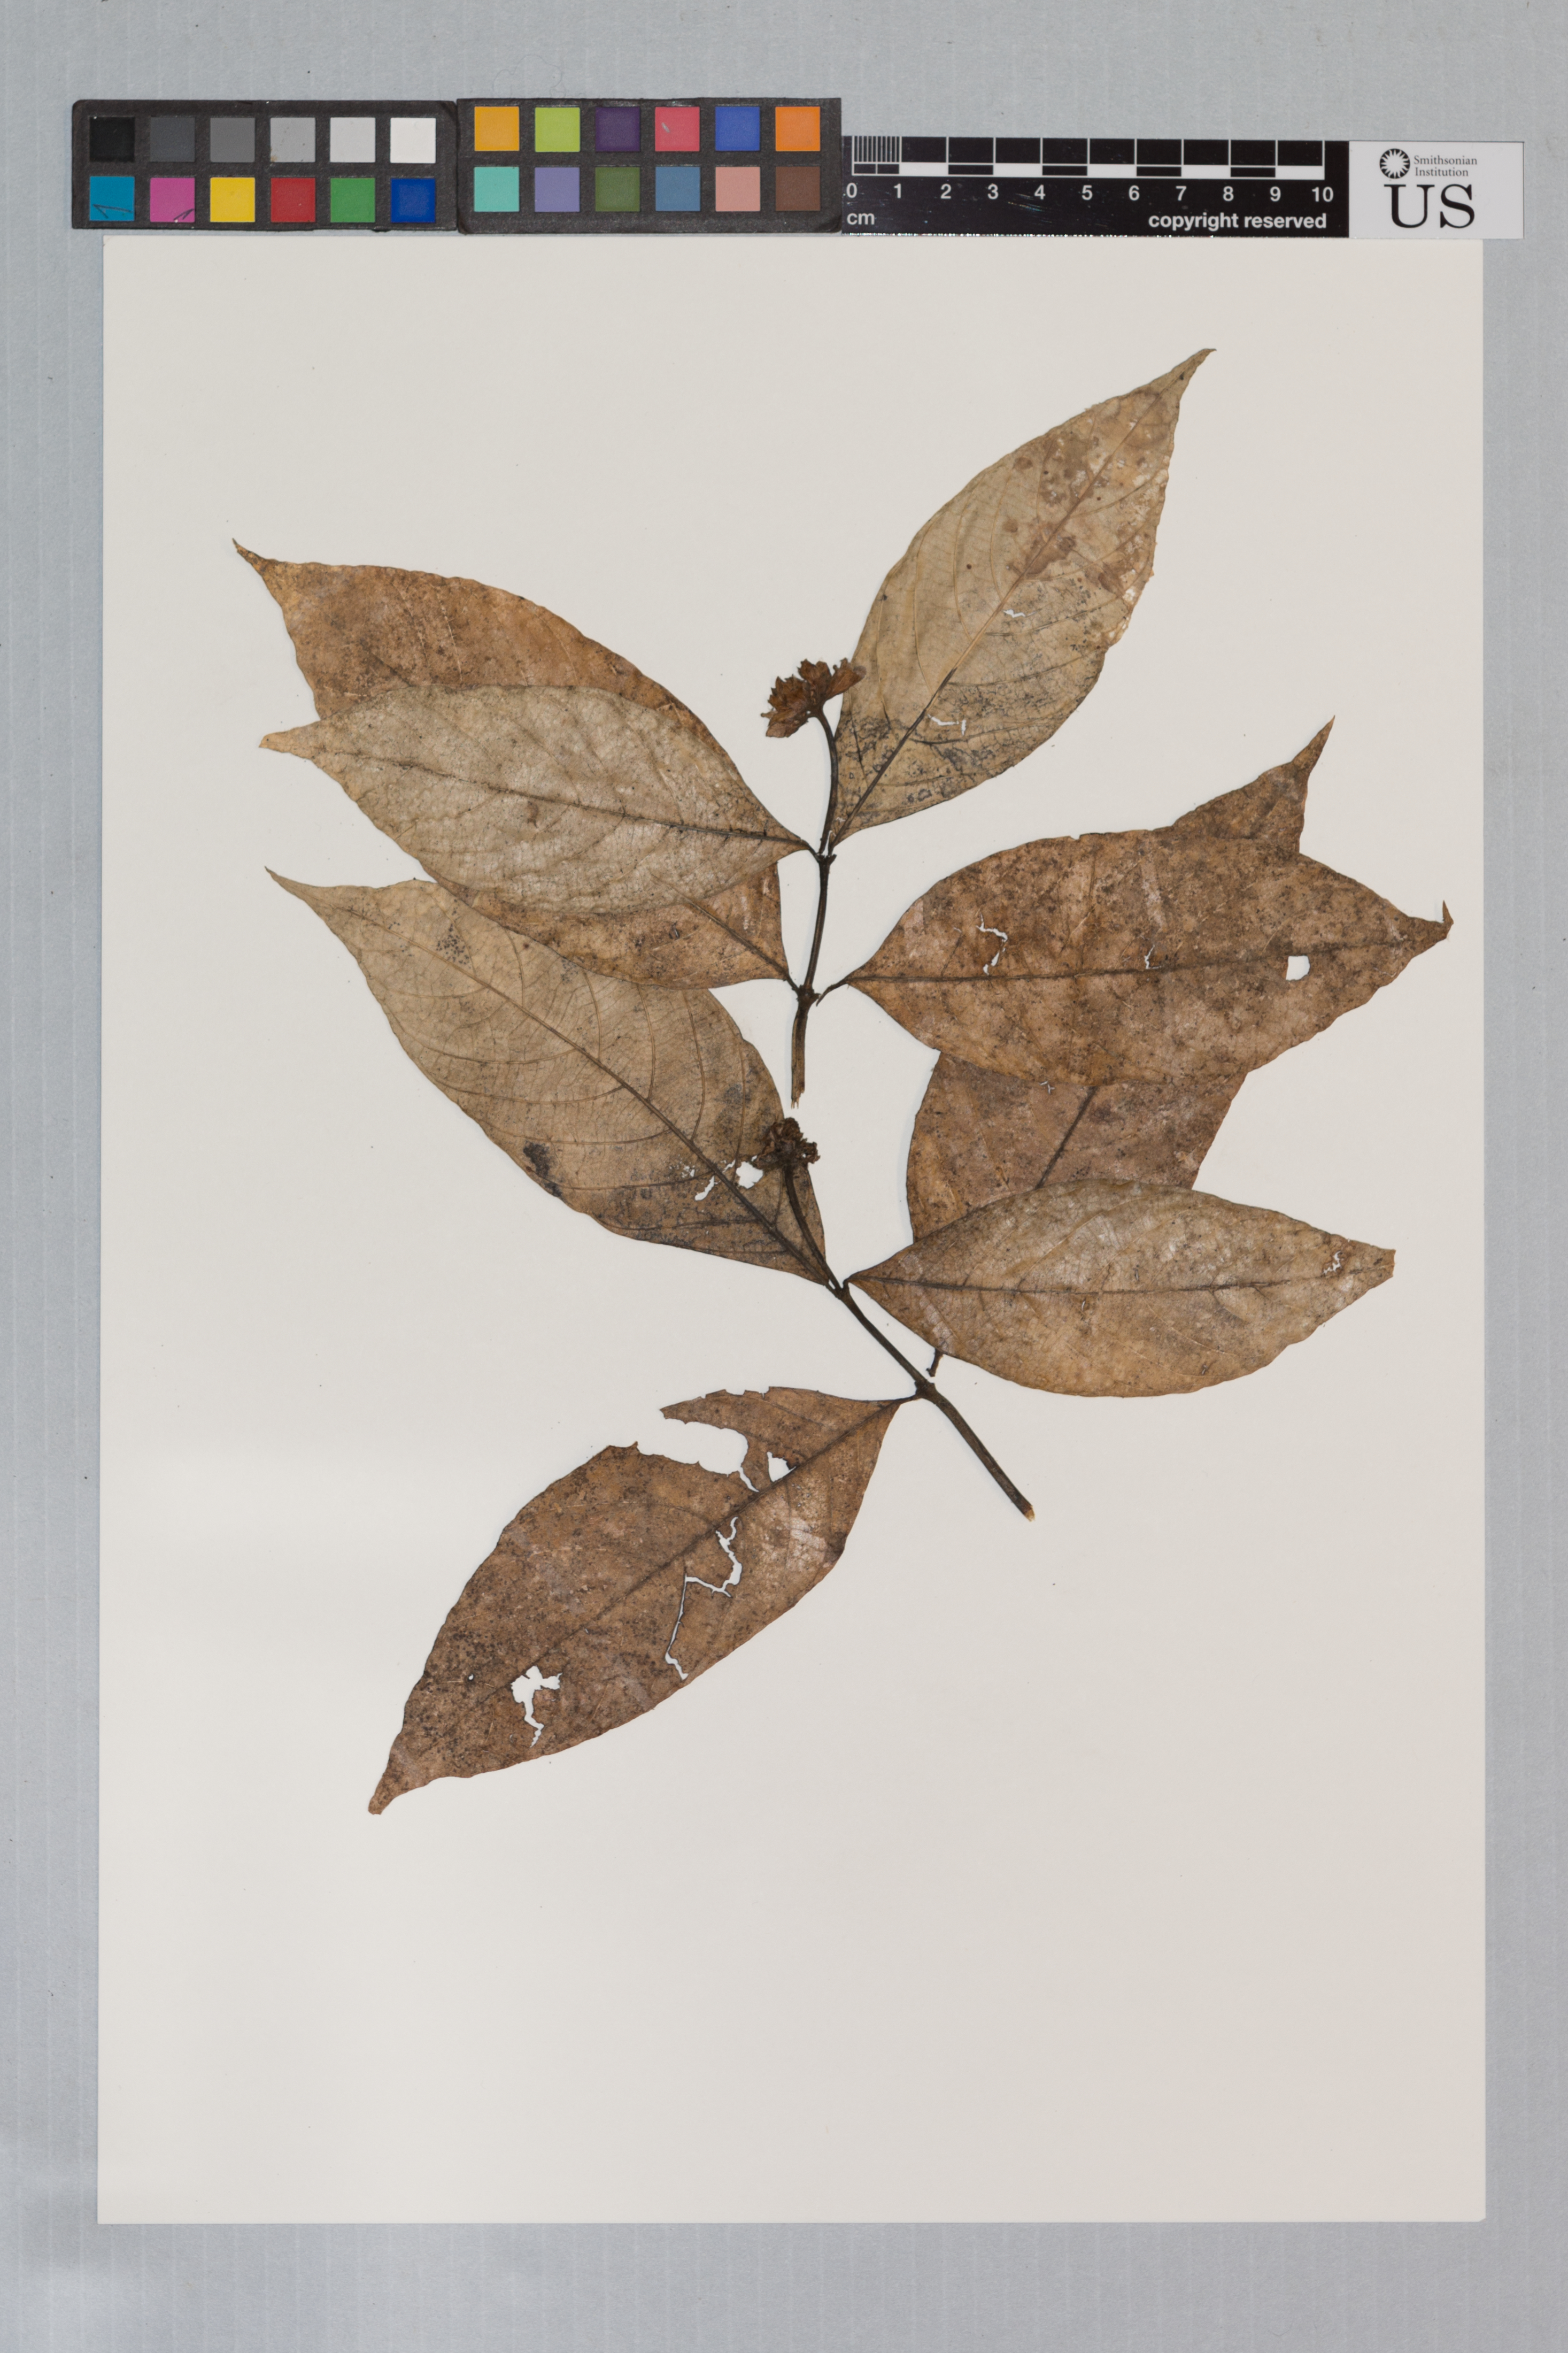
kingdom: Plantae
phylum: Tracheophyta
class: Magnoliopsida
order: Gentianales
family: Rubiaceae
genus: Psychotria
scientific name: Psychotria officinalis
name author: (Aubl.) Raeusch.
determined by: Taylor, Charlotte M.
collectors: B. Hammel & S. Koemar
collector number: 21469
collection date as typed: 11 Apr 1998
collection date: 1998-04-11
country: Suriname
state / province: Sipaliwini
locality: Vic. of Ulemari R., 99 km upstream from confl. with Litani R.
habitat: Tall primary forest along river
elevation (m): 150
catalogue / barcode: US 3474578